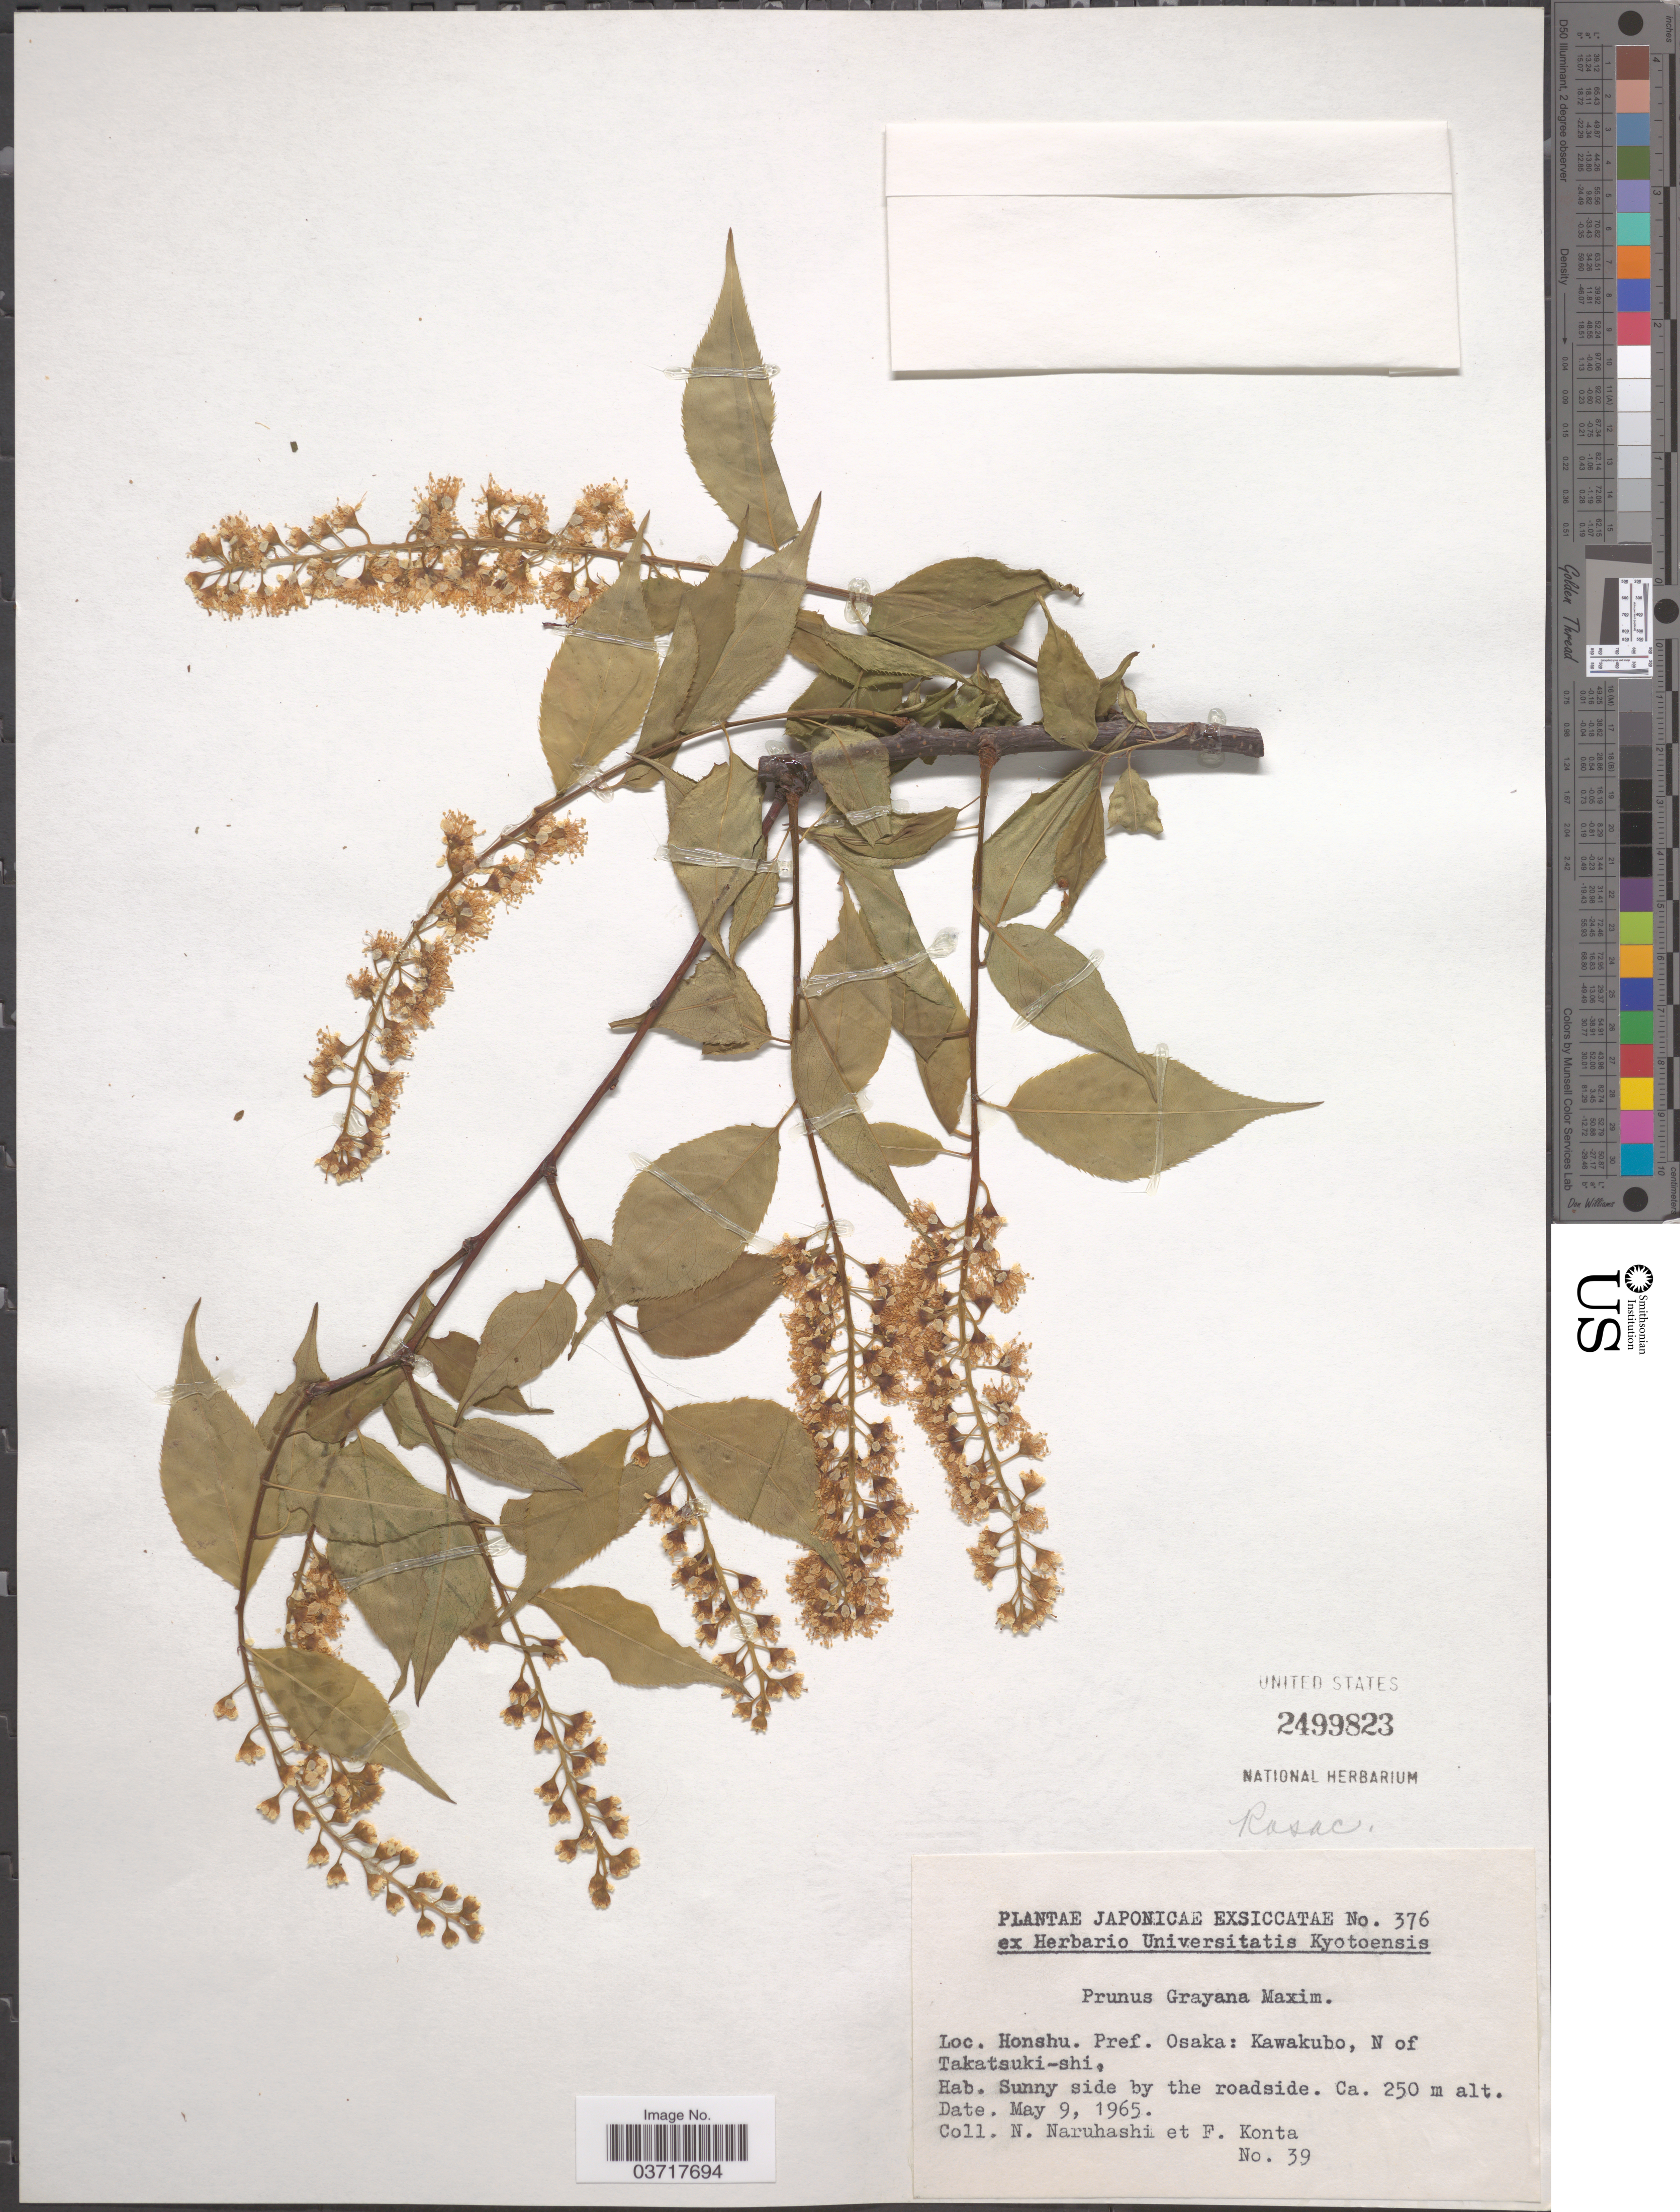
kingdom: Plantae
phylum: Tracheophyta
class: Magnoliopsida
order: Rosales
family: Rosaceae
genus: Prunus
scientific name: Prunus grayana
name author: Maxim.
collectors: N. Naruhashi & F. Konta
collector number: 39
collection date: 1965-05-09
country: Japan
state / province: Osaka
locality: Honshu. Pref. Osaka: Kawakubo, N of Takatsuki-shi.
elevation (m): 250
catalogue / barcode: US 2499823